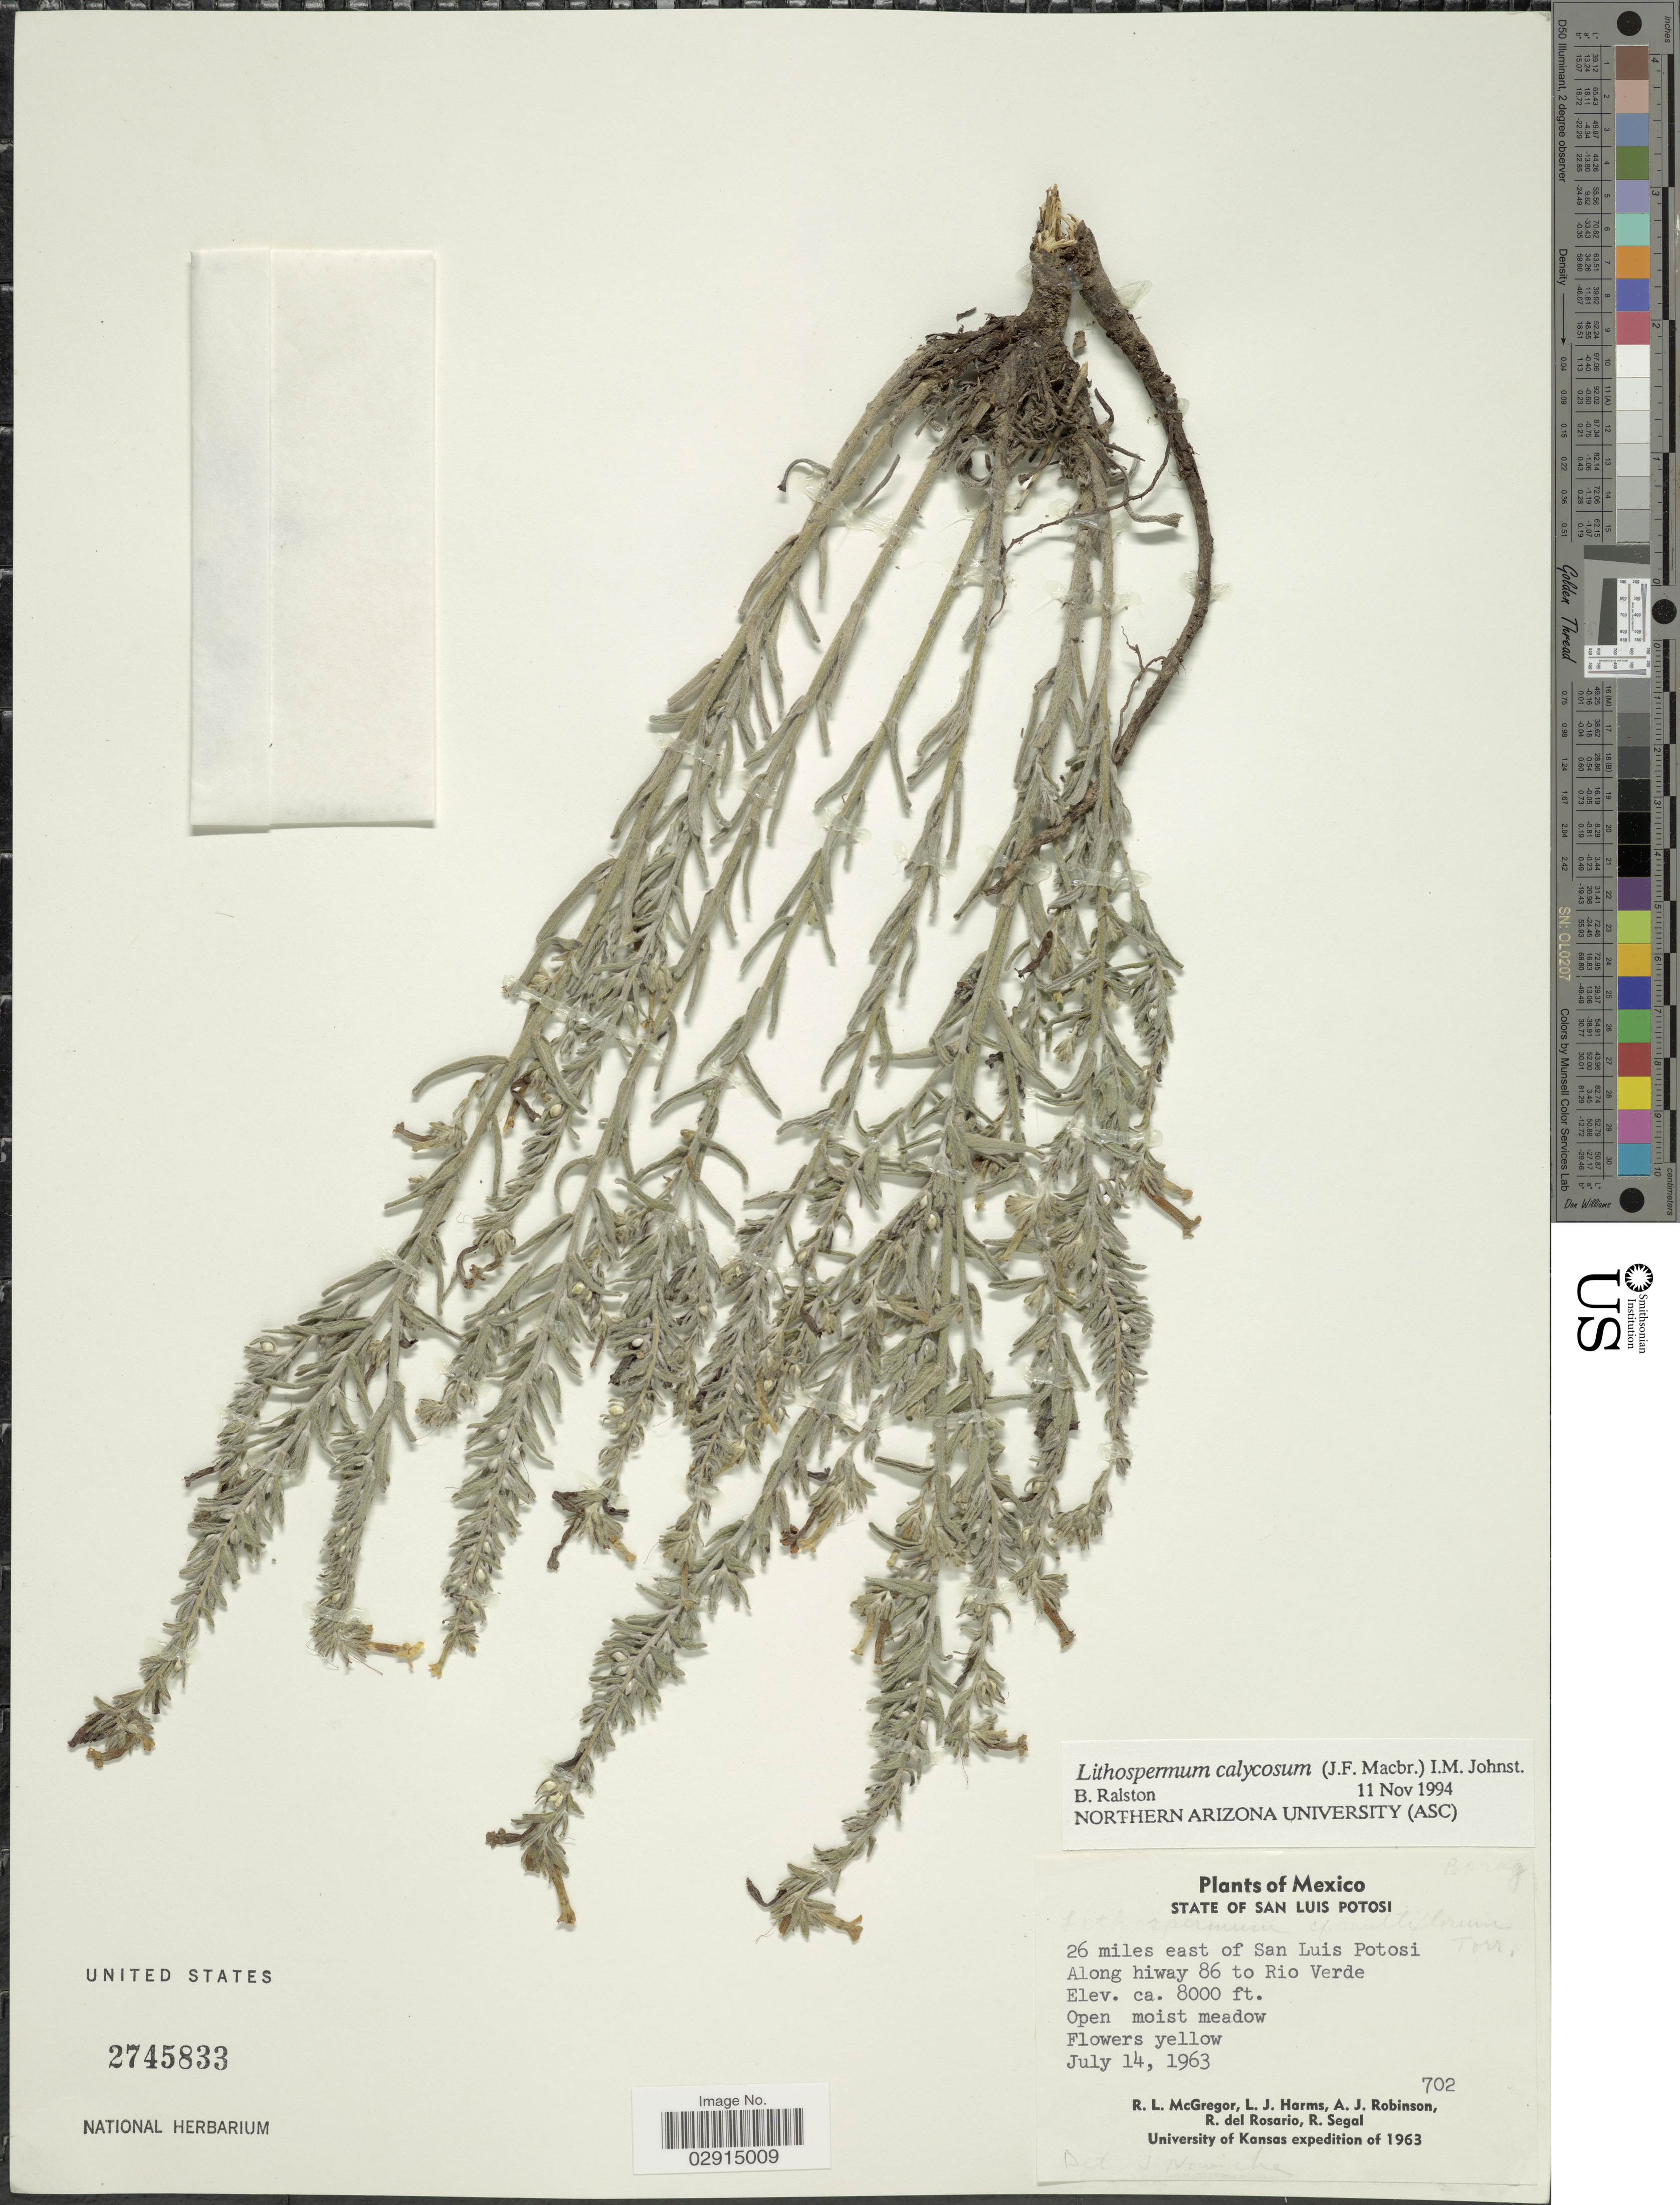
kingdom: Plantae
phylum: Tracheophyta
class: Magnoliopsida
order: Boraginales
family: Boraginaceae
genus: Lithospermum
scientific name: Lithospermum chiapense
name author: Cohen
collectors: R. McGregor, L. Harms, A. J. Robinson, R. del Rosario & R. Segal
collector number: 702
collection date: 1963-07-14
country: Mexico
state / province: San Luis Potosí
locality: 26 miles east of San Luis Potosi. Along hiway 86 to Rio Verde. State of San Luis Potosi. Mexico.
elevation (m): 2438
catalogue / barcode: US 2745833